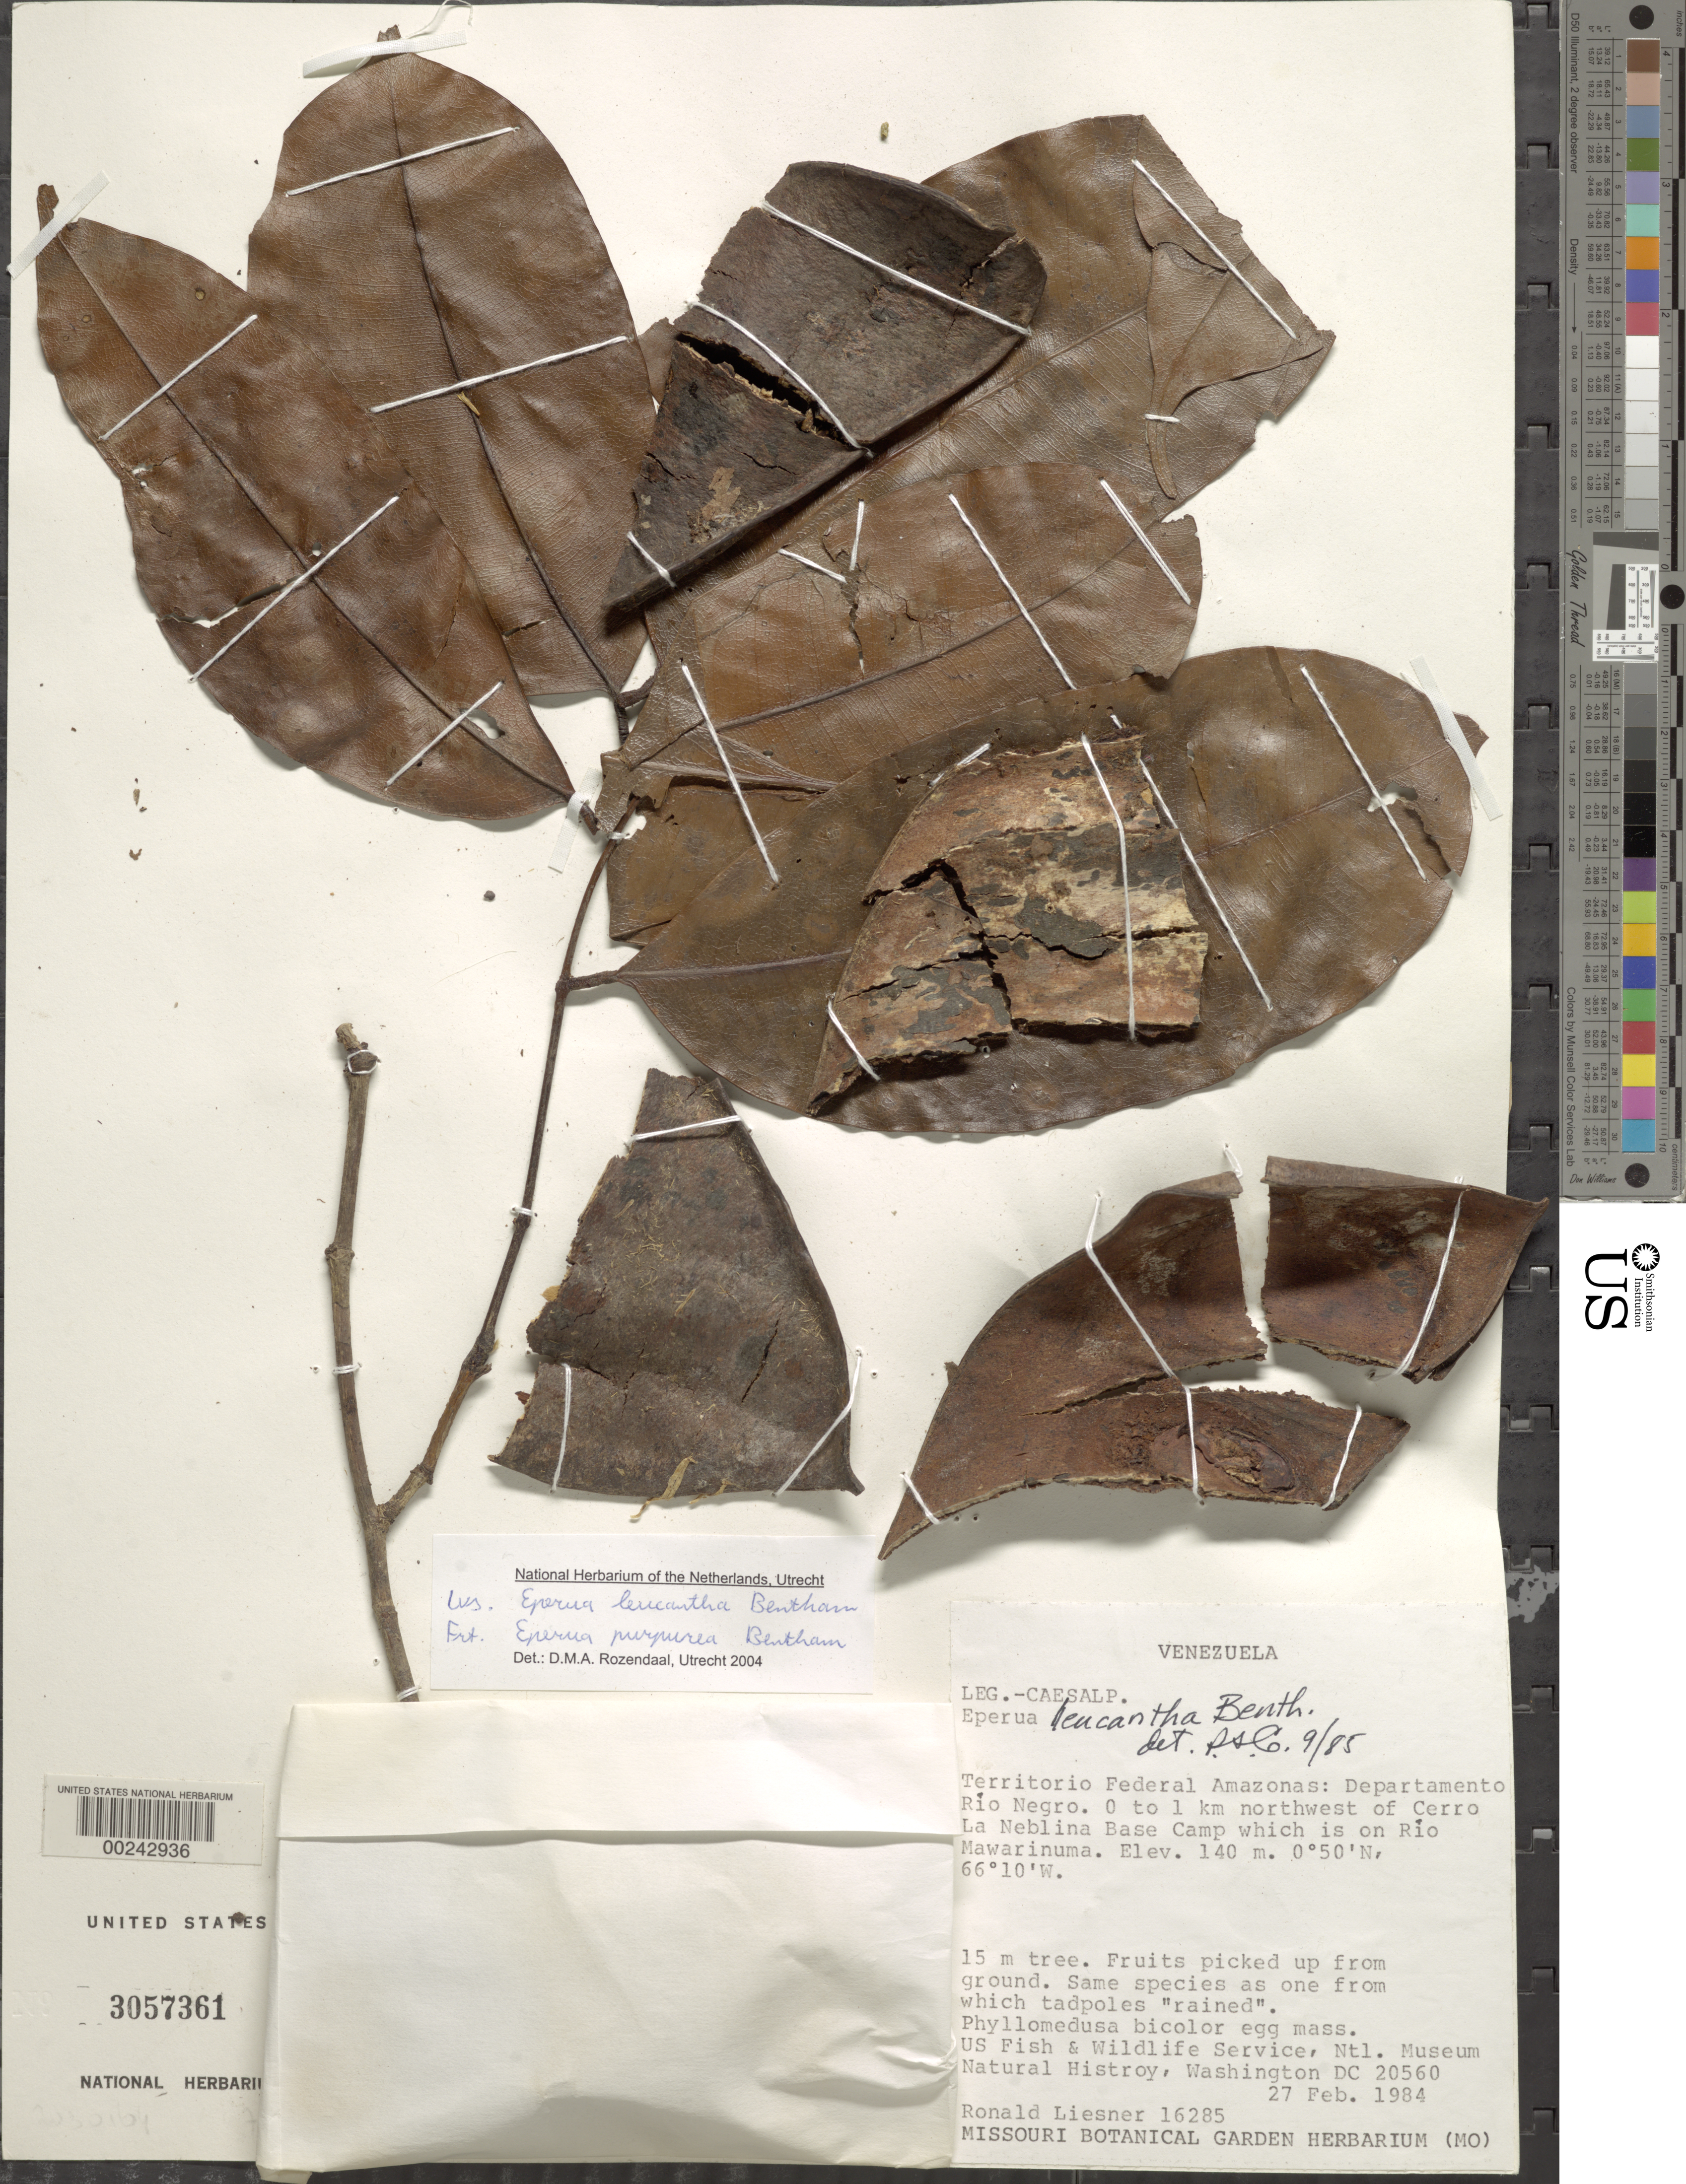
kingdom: Plantae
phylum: Tracheophyta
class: Magnoliopsida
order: Fabales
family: Fabaceae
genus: Eperua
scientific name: Eperua leucantha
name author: Benth.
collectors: R. L. Liesner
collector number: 16285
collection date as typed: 27 Feb 1984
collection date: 1984-02-27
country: Venezuela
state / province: Amazonas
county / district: Rio Negro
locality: Close to cerro de la neblina base camp which is on rio mawarinuma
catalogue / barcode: US 3057361